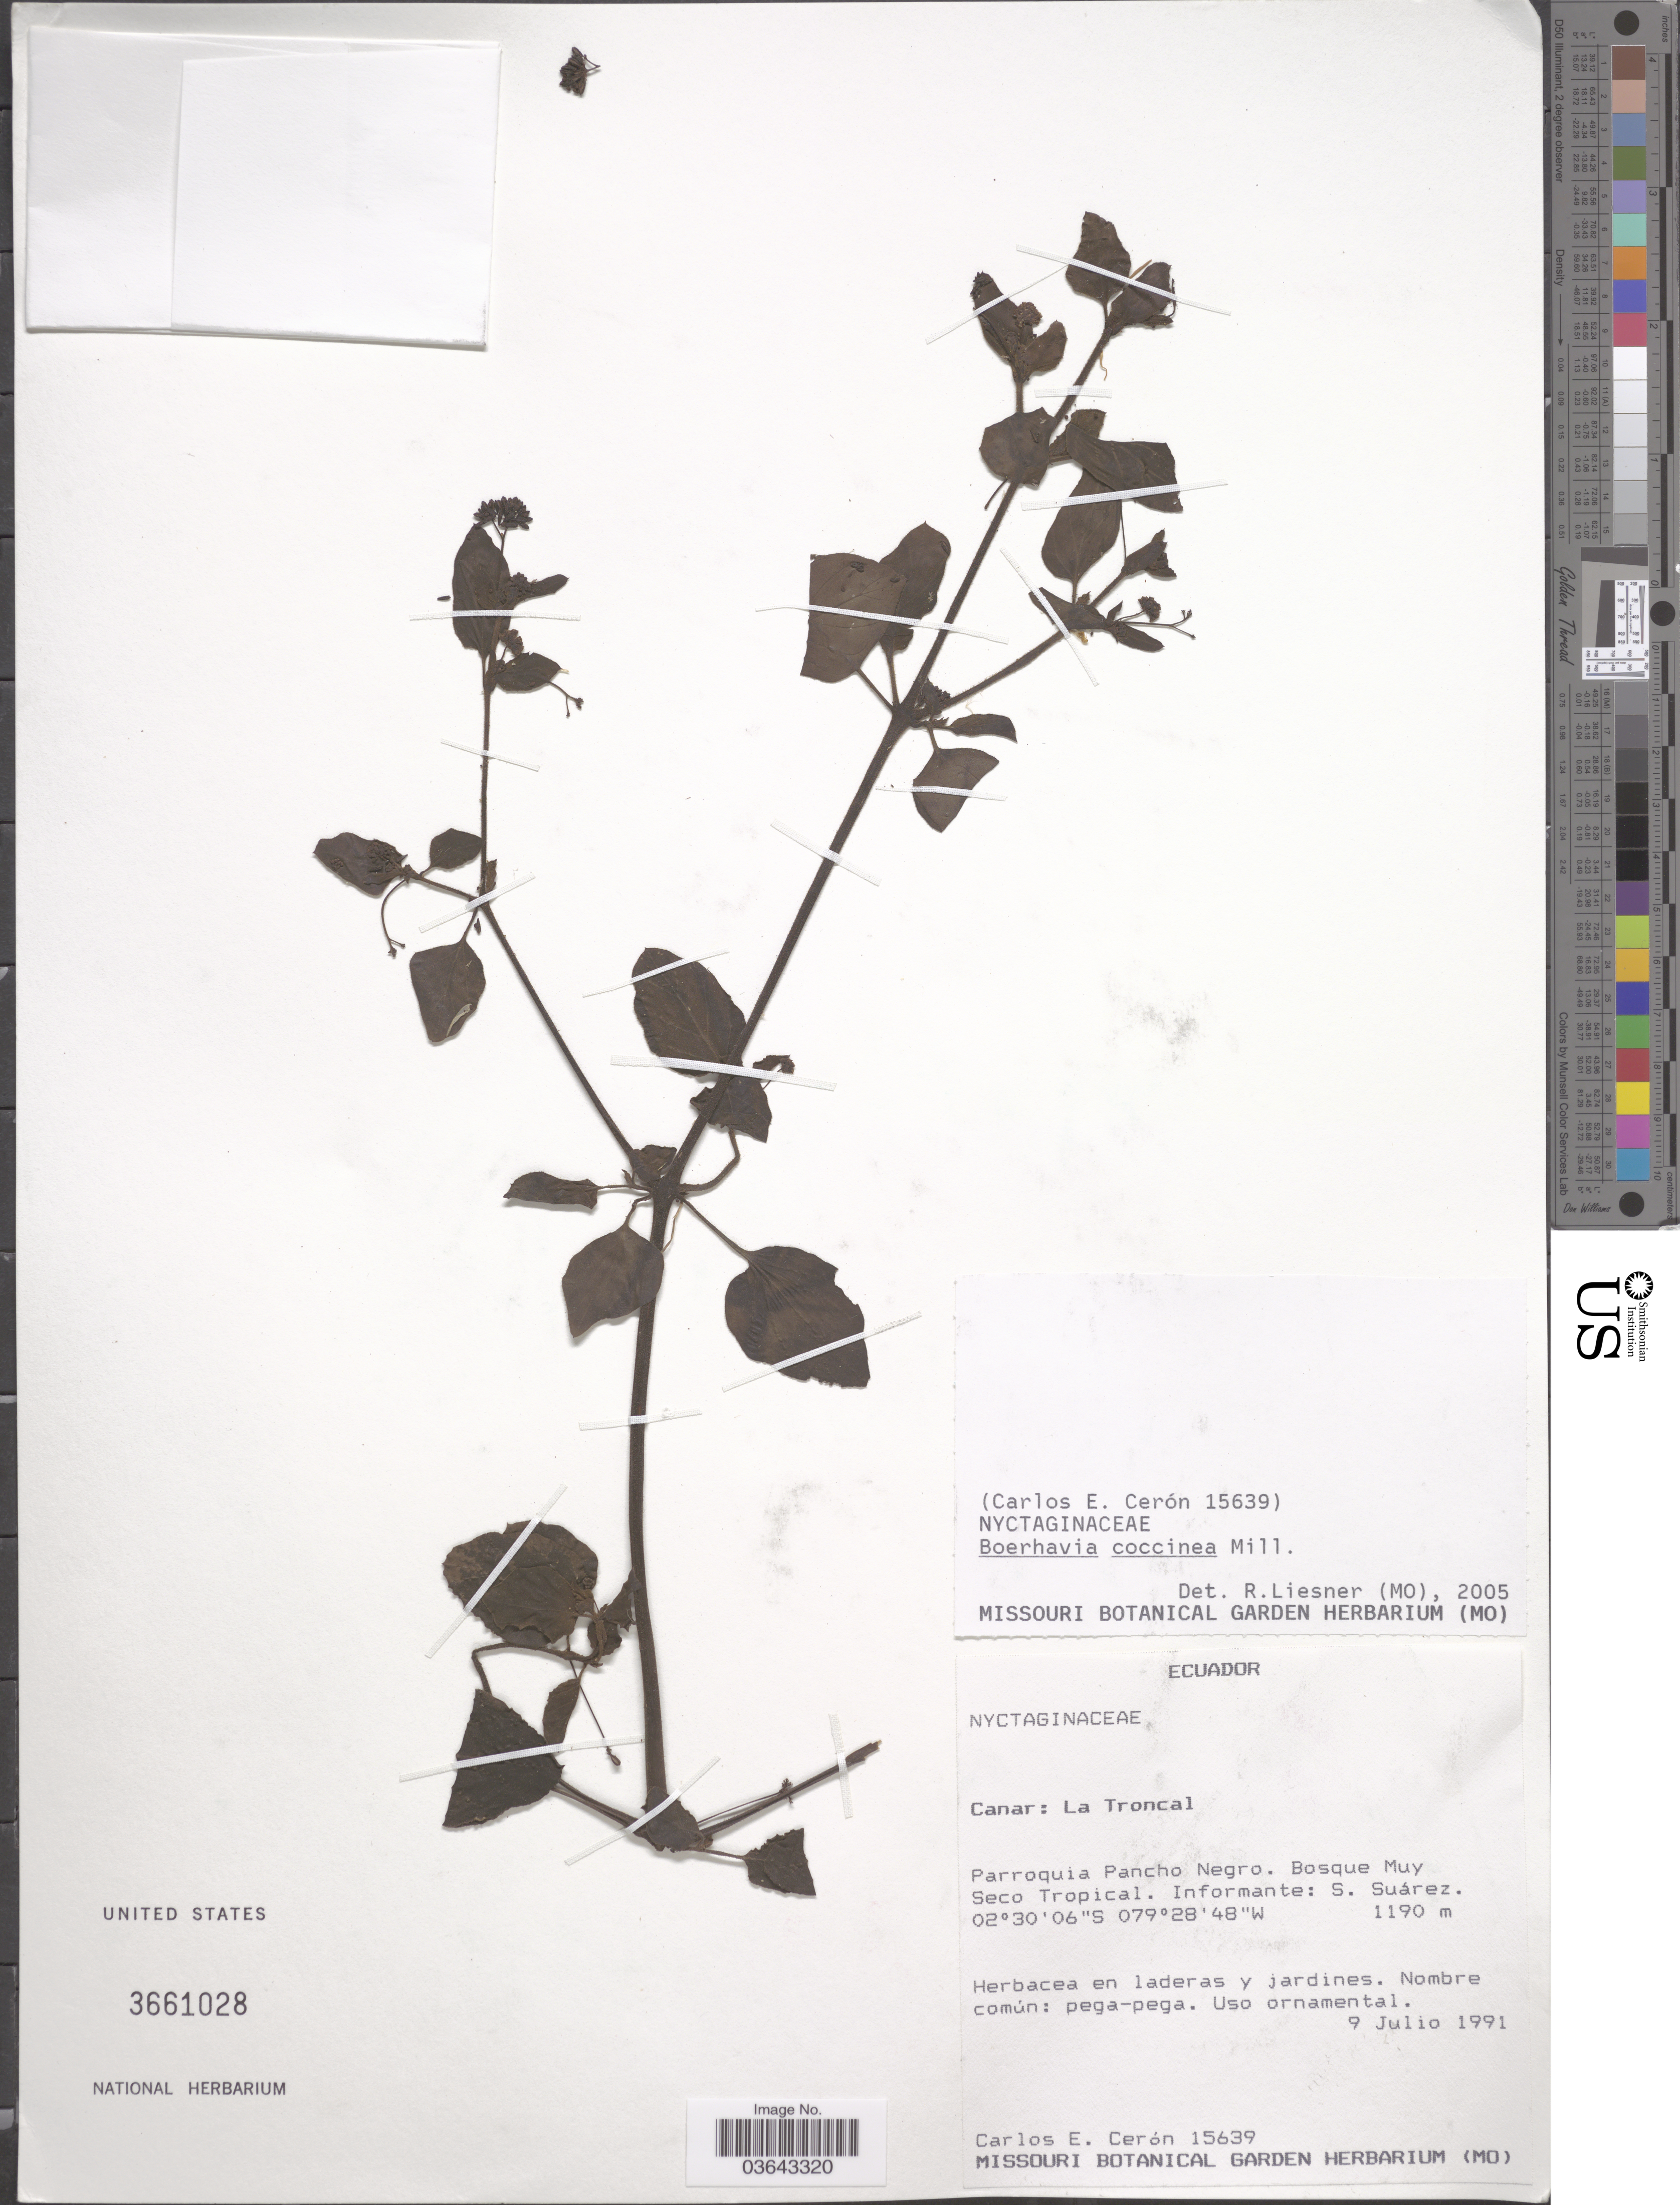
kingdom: Plantae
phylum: Tracheophyta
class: Magnoliopsida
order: Caryophyllales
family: Nyctaginaceae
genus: Boerhavia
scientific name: Boerhavia diffusa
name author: L.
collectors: C. E. Cerón M.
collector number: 15639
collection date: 1991-07-09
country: Ecuador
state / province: Cañar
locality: La Troncal. Parroquia Pancho Negro. Bosque Muy Seco Tropical.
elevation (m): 1190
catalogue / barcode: US 3661028